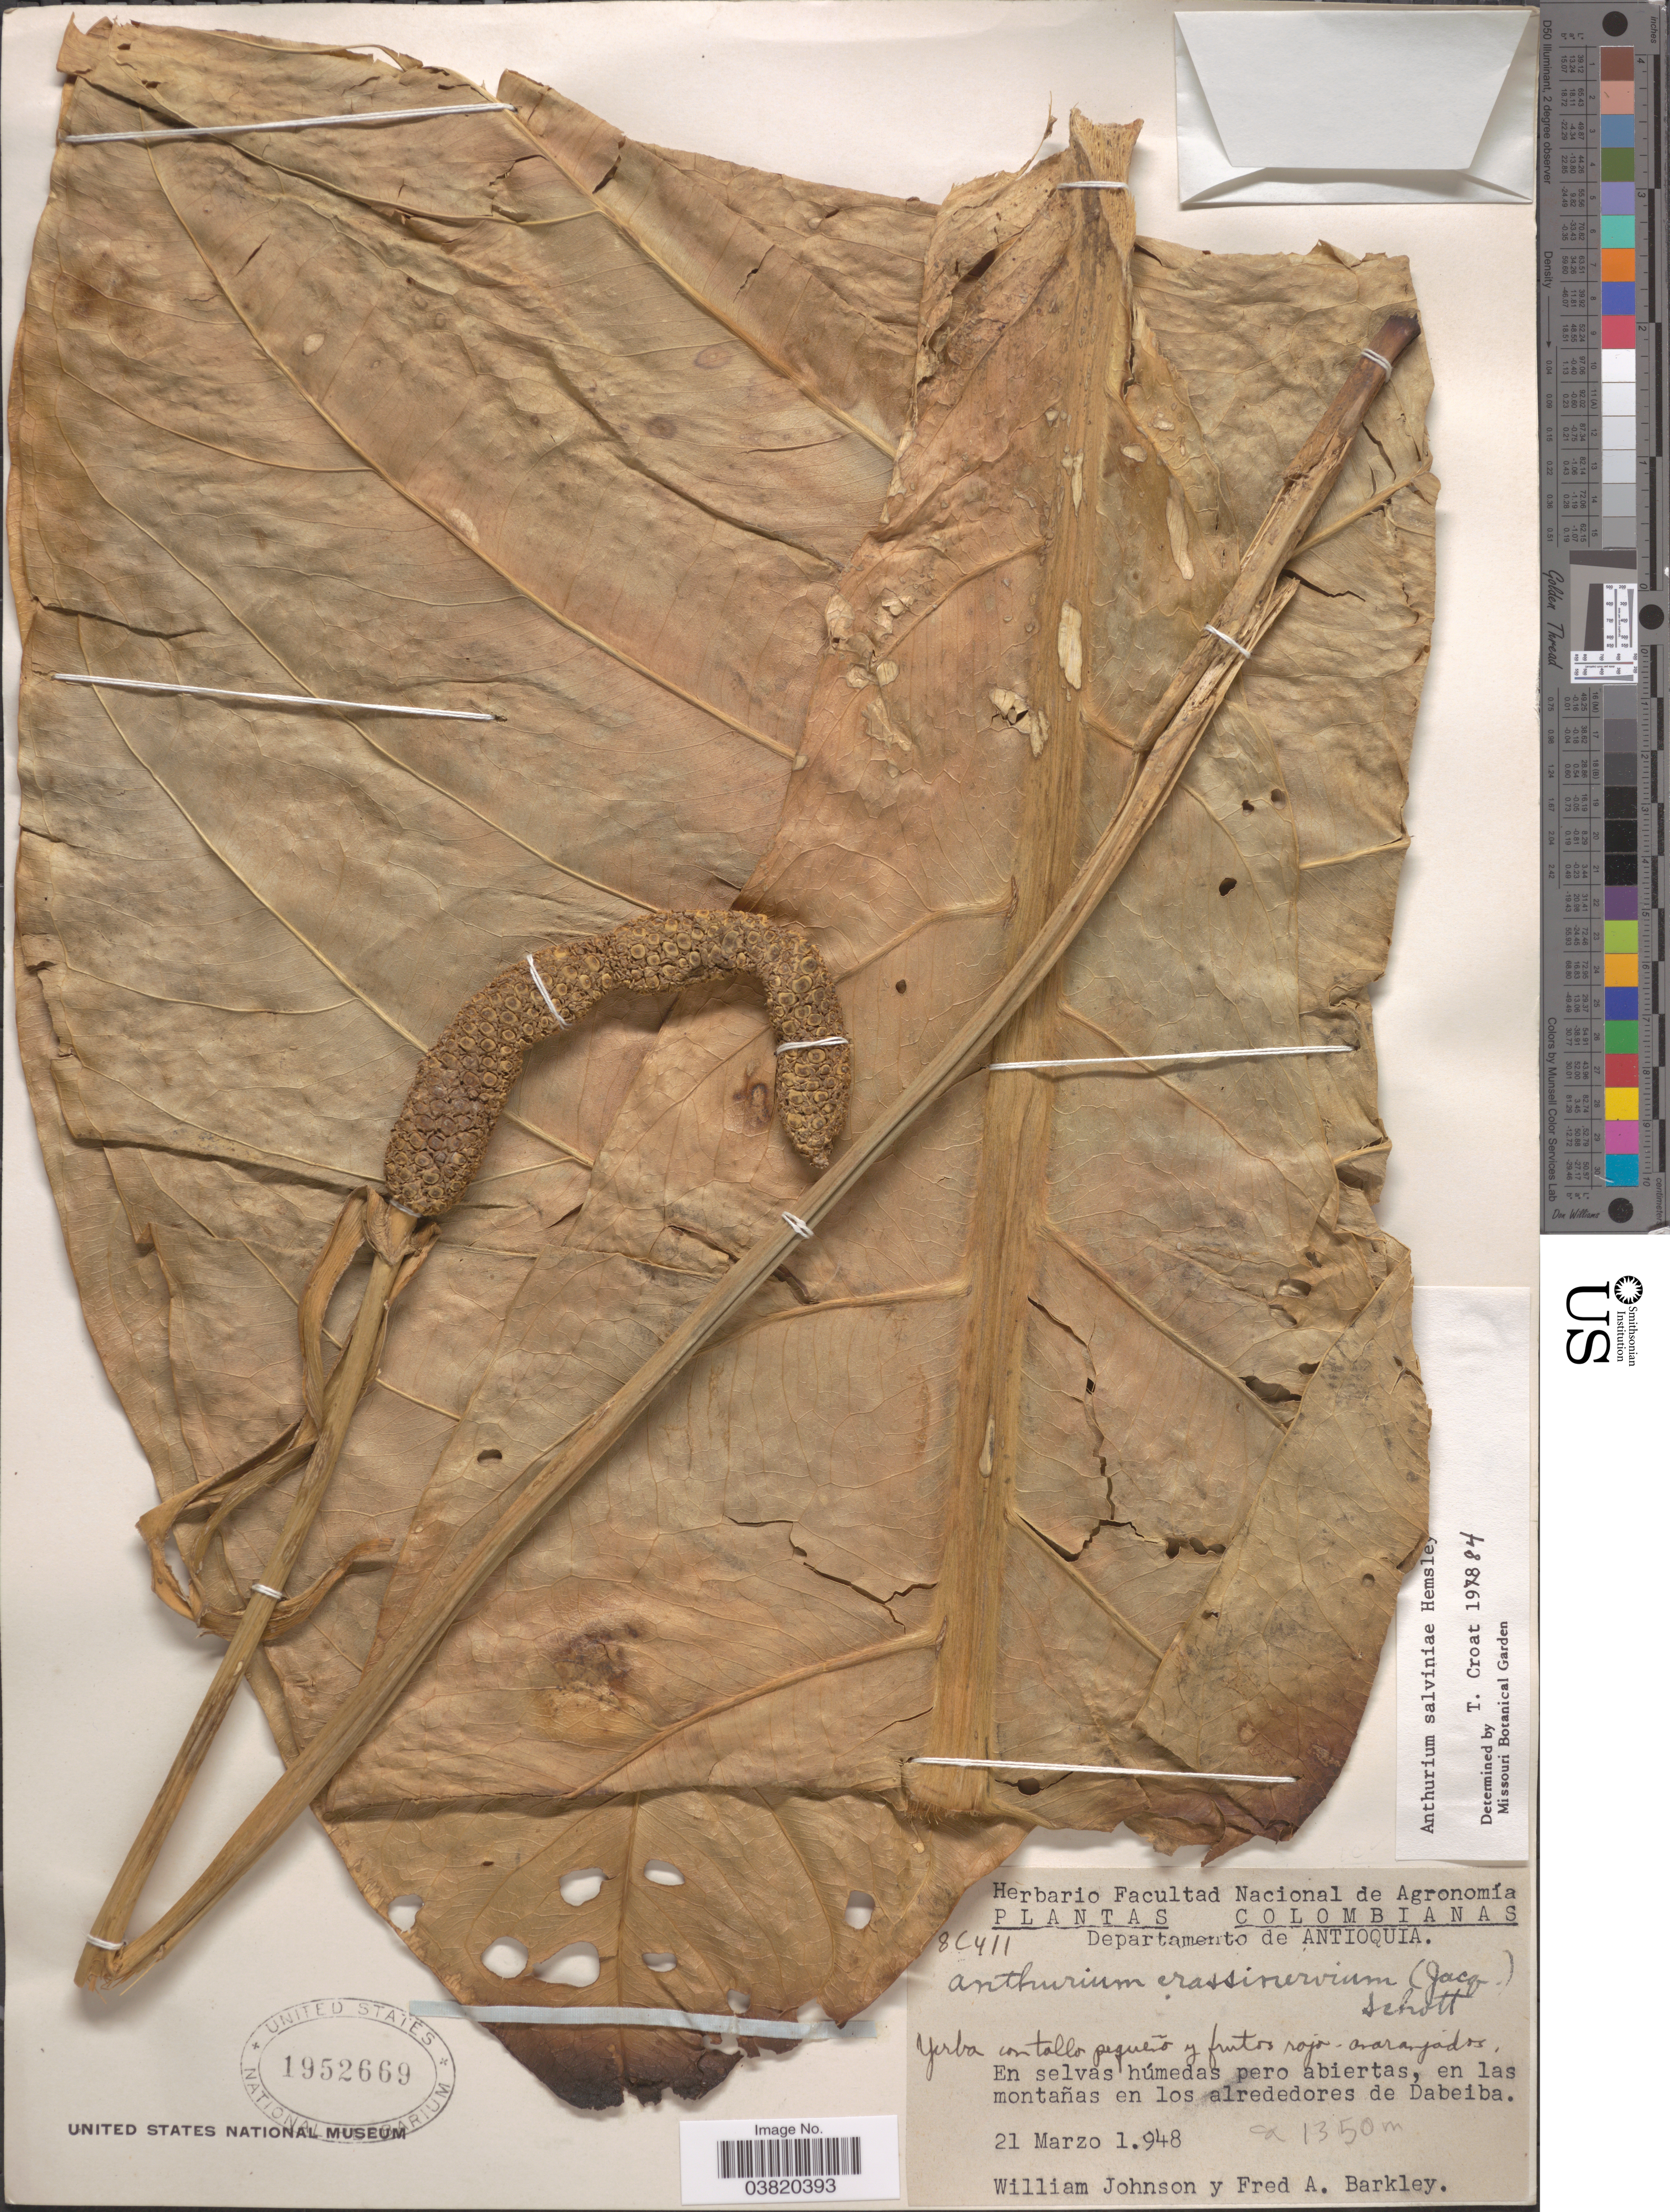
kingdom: Plantae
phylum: Tracheophyta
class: Liliopsida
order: Alismatales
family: Araceae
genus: Anthurium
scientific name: Anthurium salvinii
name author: Hemsl.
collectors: W. M. Johnson & F. A. Barkley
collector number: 8C411*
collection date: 1948-03-21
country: Colombia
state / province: Antioquia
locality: Departamento de Antioquia. En las montañas en los alrededores de Dabeiba.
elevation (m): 1350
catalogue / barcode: US 1952669